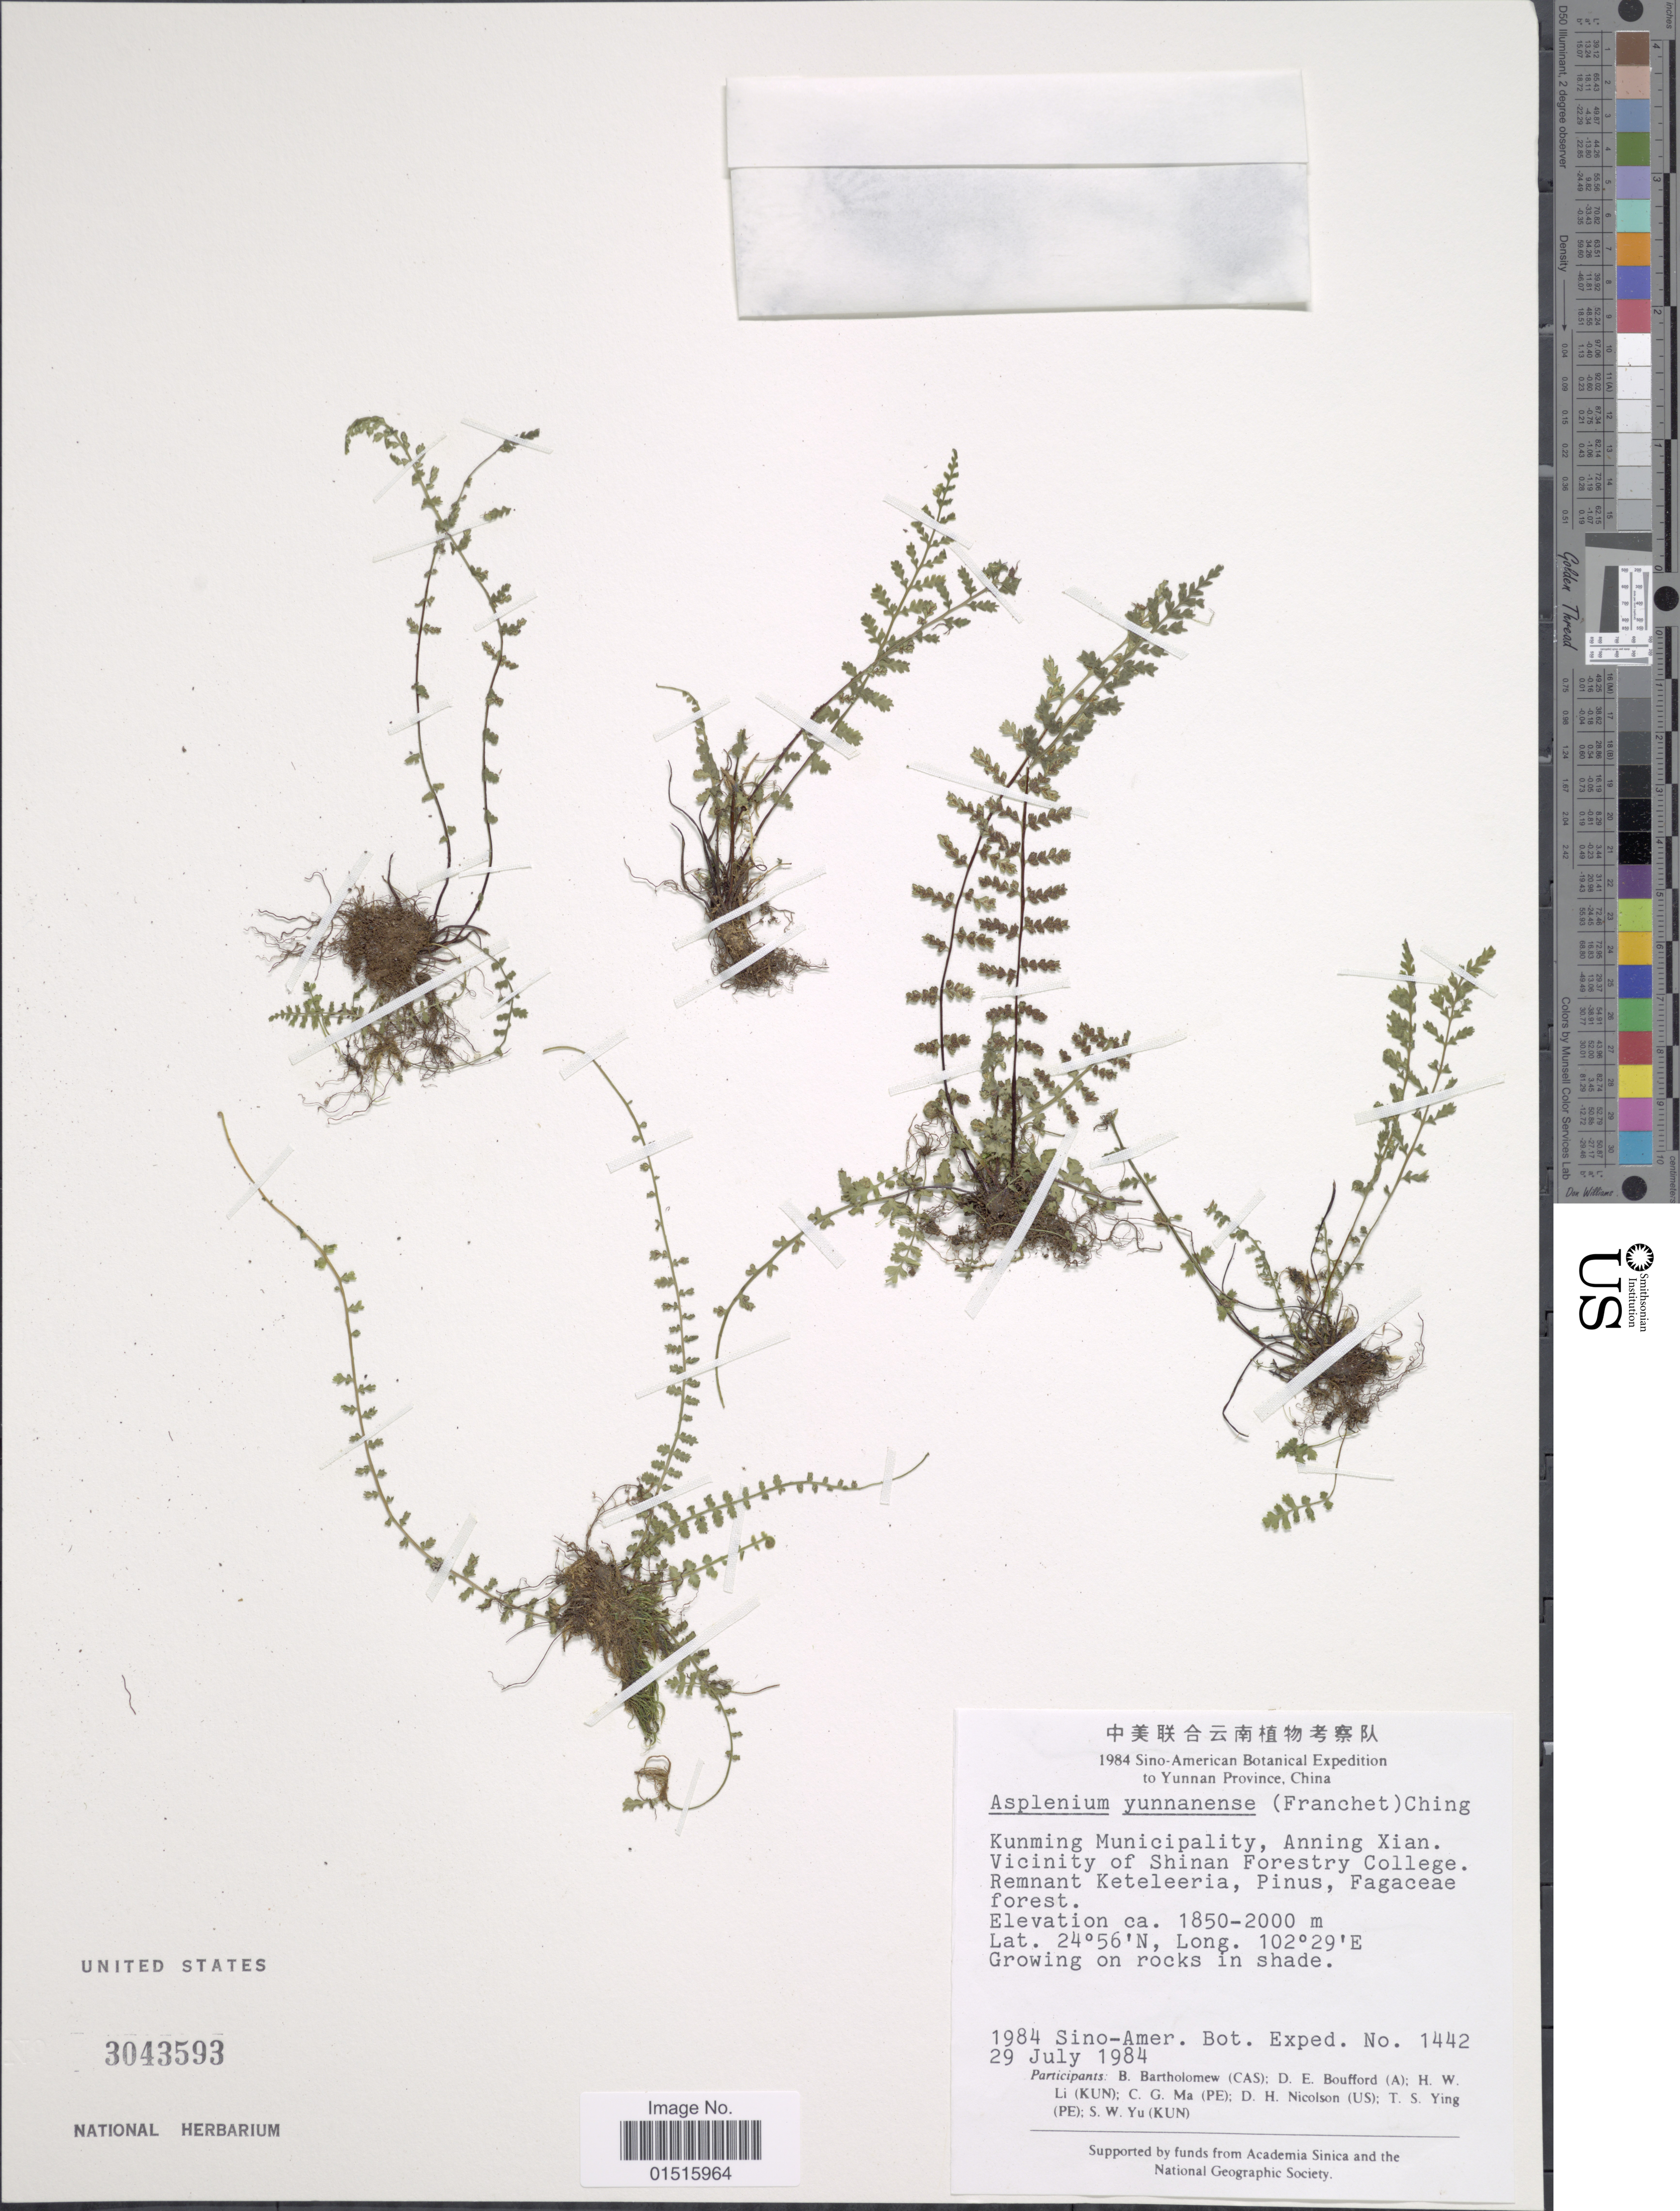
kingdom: Plantae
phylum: Tracheophyta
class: Polypodiopsida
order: Polypodiales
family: Aspleniaceae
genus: Asplenium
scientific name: Asplenium yunnanense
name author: (Franch.) Ching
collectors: Sino-Amer. Bot. Exped. 1984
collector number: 1442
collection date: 1984-07-29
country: China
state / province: Yunnan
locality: Kunming Municipality, Anning Xian. Vicinity of Shinan Forestry college. Remnant Keteleeria, Pinus, Fagaceae forest.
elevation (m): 1850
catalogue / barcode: US 3043593